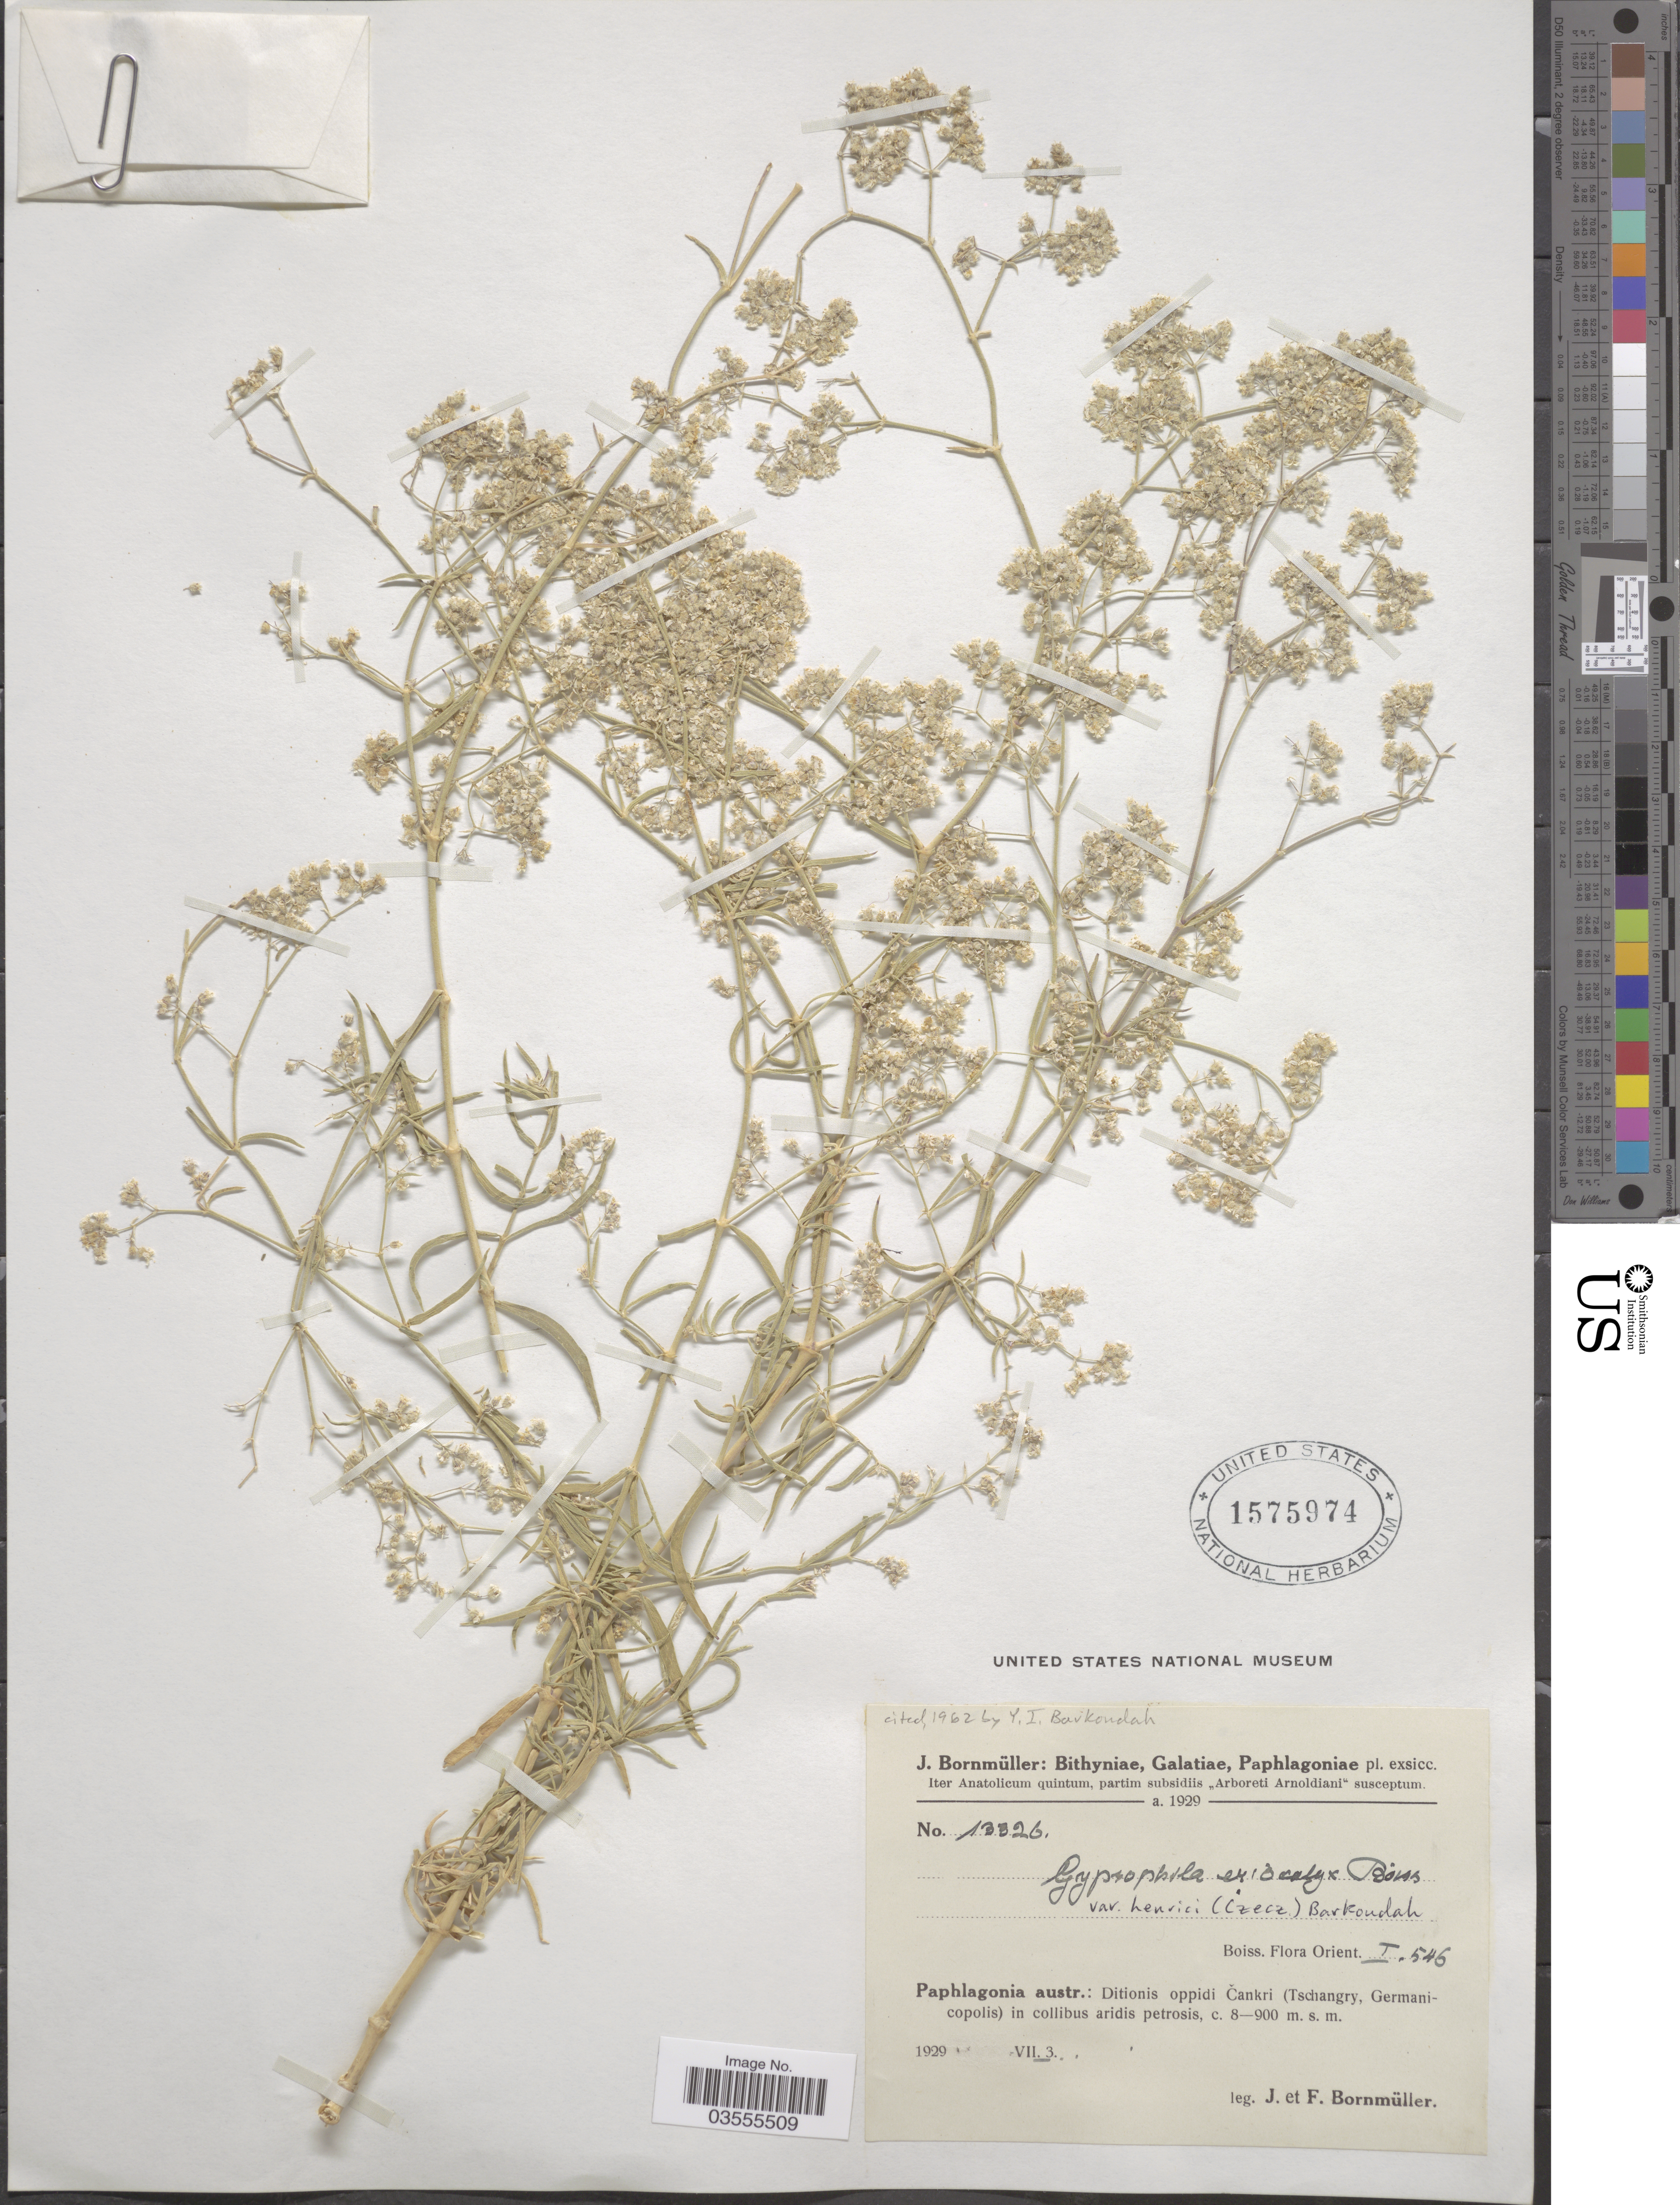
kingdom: Plantae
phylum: Tracheophyta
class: Magnoliopsida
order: Caryophyllales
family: Caryophyllaceae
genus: Gypsophila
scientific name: Gypsophila eriocalyx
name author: Boiss.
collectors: J. Bornmüller & F. Bornmüller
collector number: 13326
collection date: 1929-07-03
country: Turkey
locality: Paphlagonia austr.: Ditionis oppidi Čankri (Tschangry, Germanicopolis).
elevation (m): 800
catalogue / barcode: US 1575974